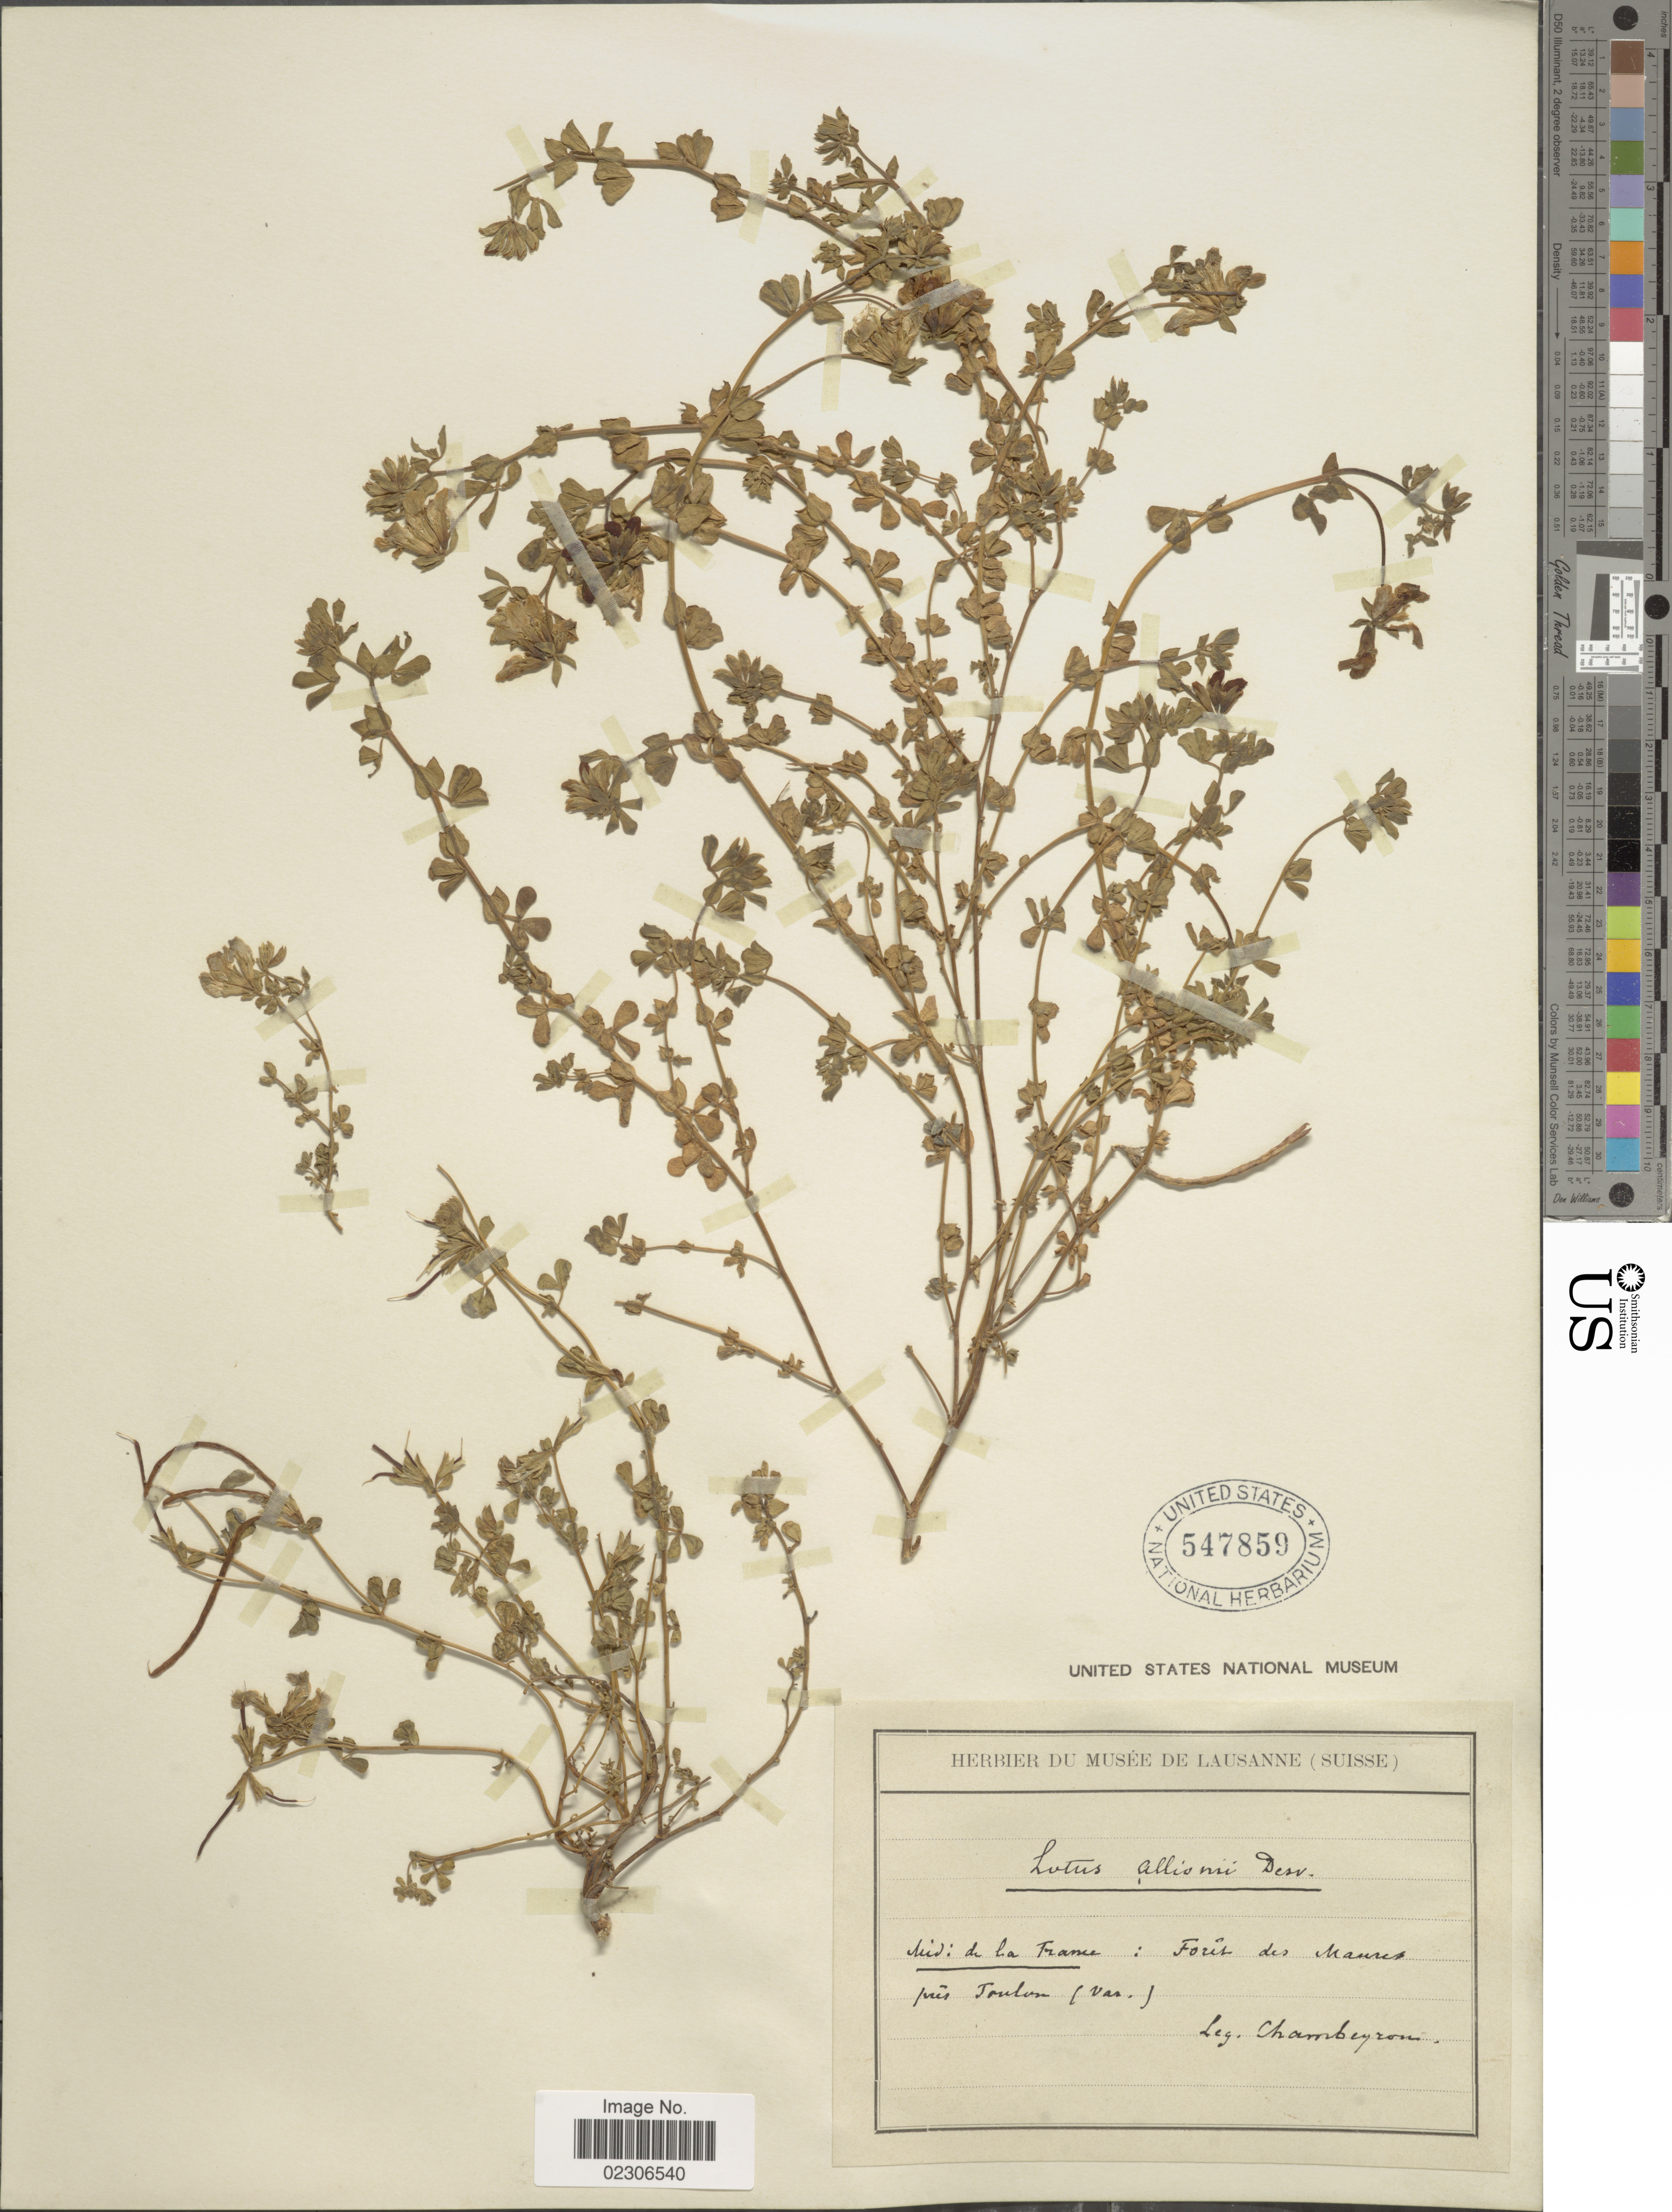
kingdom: Plantae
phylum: Tracheophyta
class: Magnoliopsida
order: Fabales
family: Fabaceae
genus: Lotus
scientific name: Lotus allionii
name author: Desv.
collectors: Chambeyron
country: France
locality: Mid: de la France: Foret des Maures pres Toulou (var.)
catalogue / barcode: US 547859